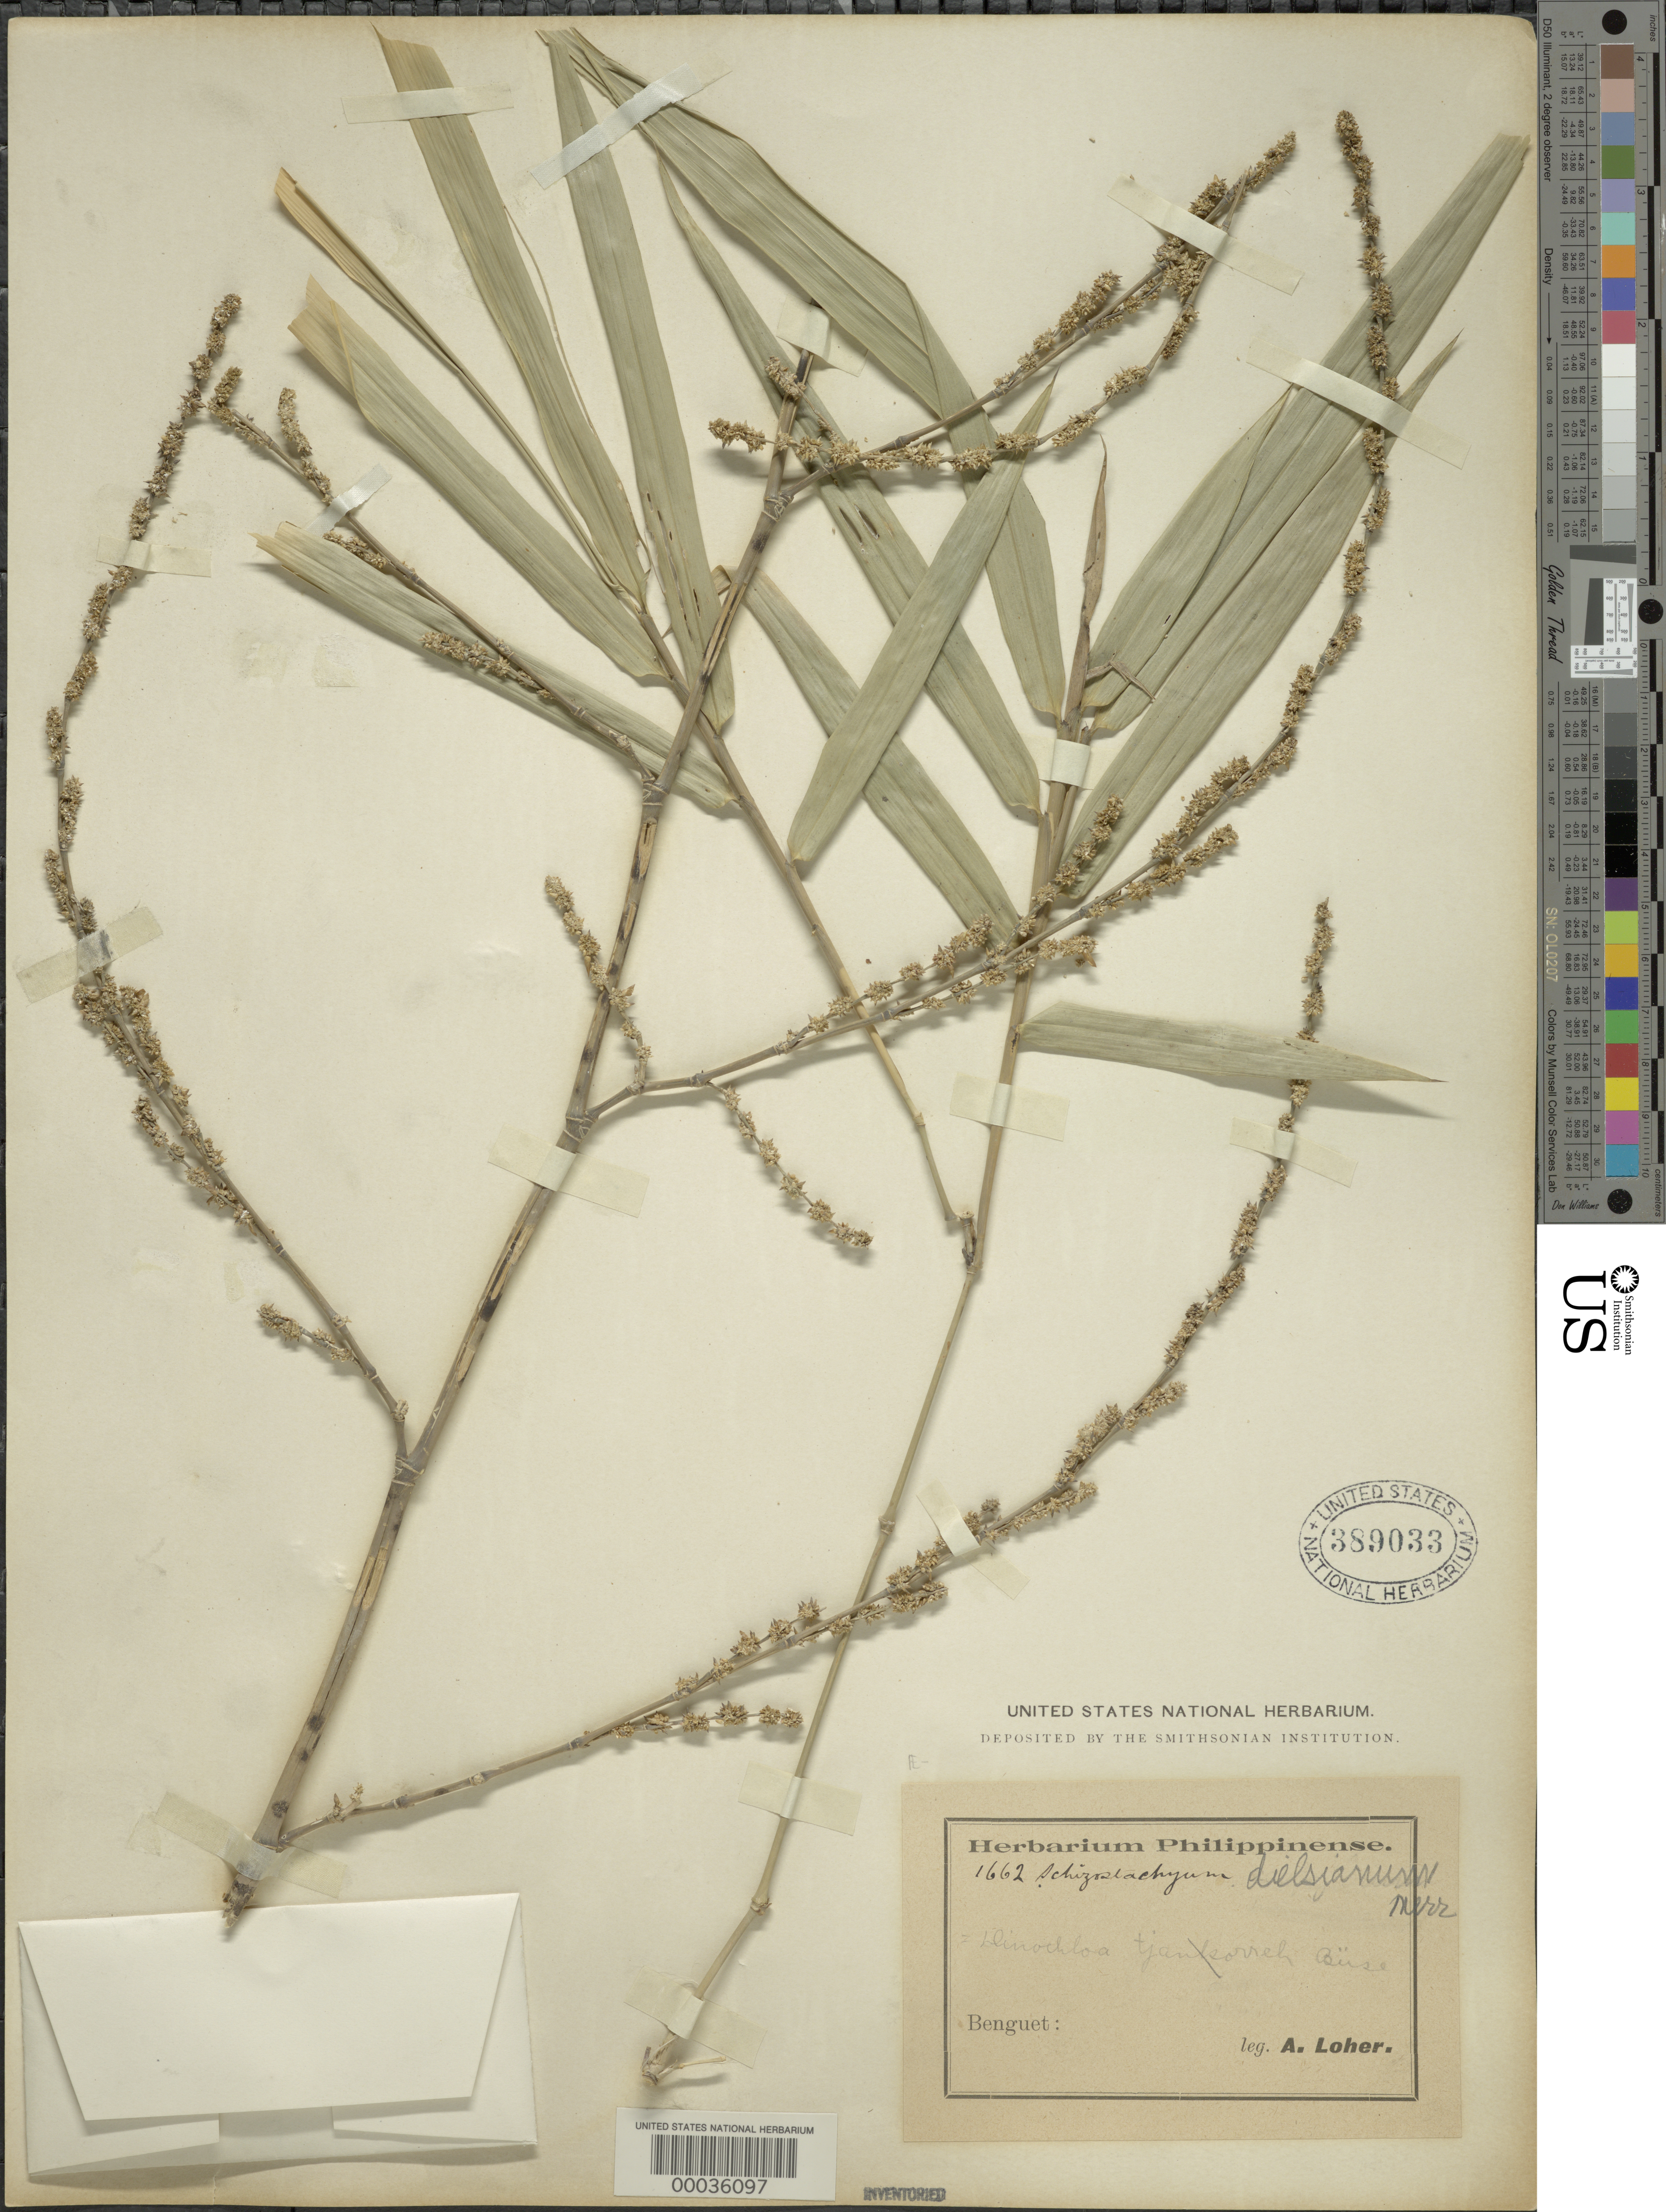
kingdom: Plantae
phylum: Tracheophyta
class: Liliopsida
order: Poales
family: Poaceae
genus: Dinochloa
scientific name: Dinochloa dielsiana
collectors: A. Loher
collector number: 1662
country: Philippines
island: Luzon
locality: Benquet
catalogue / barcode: US 389033